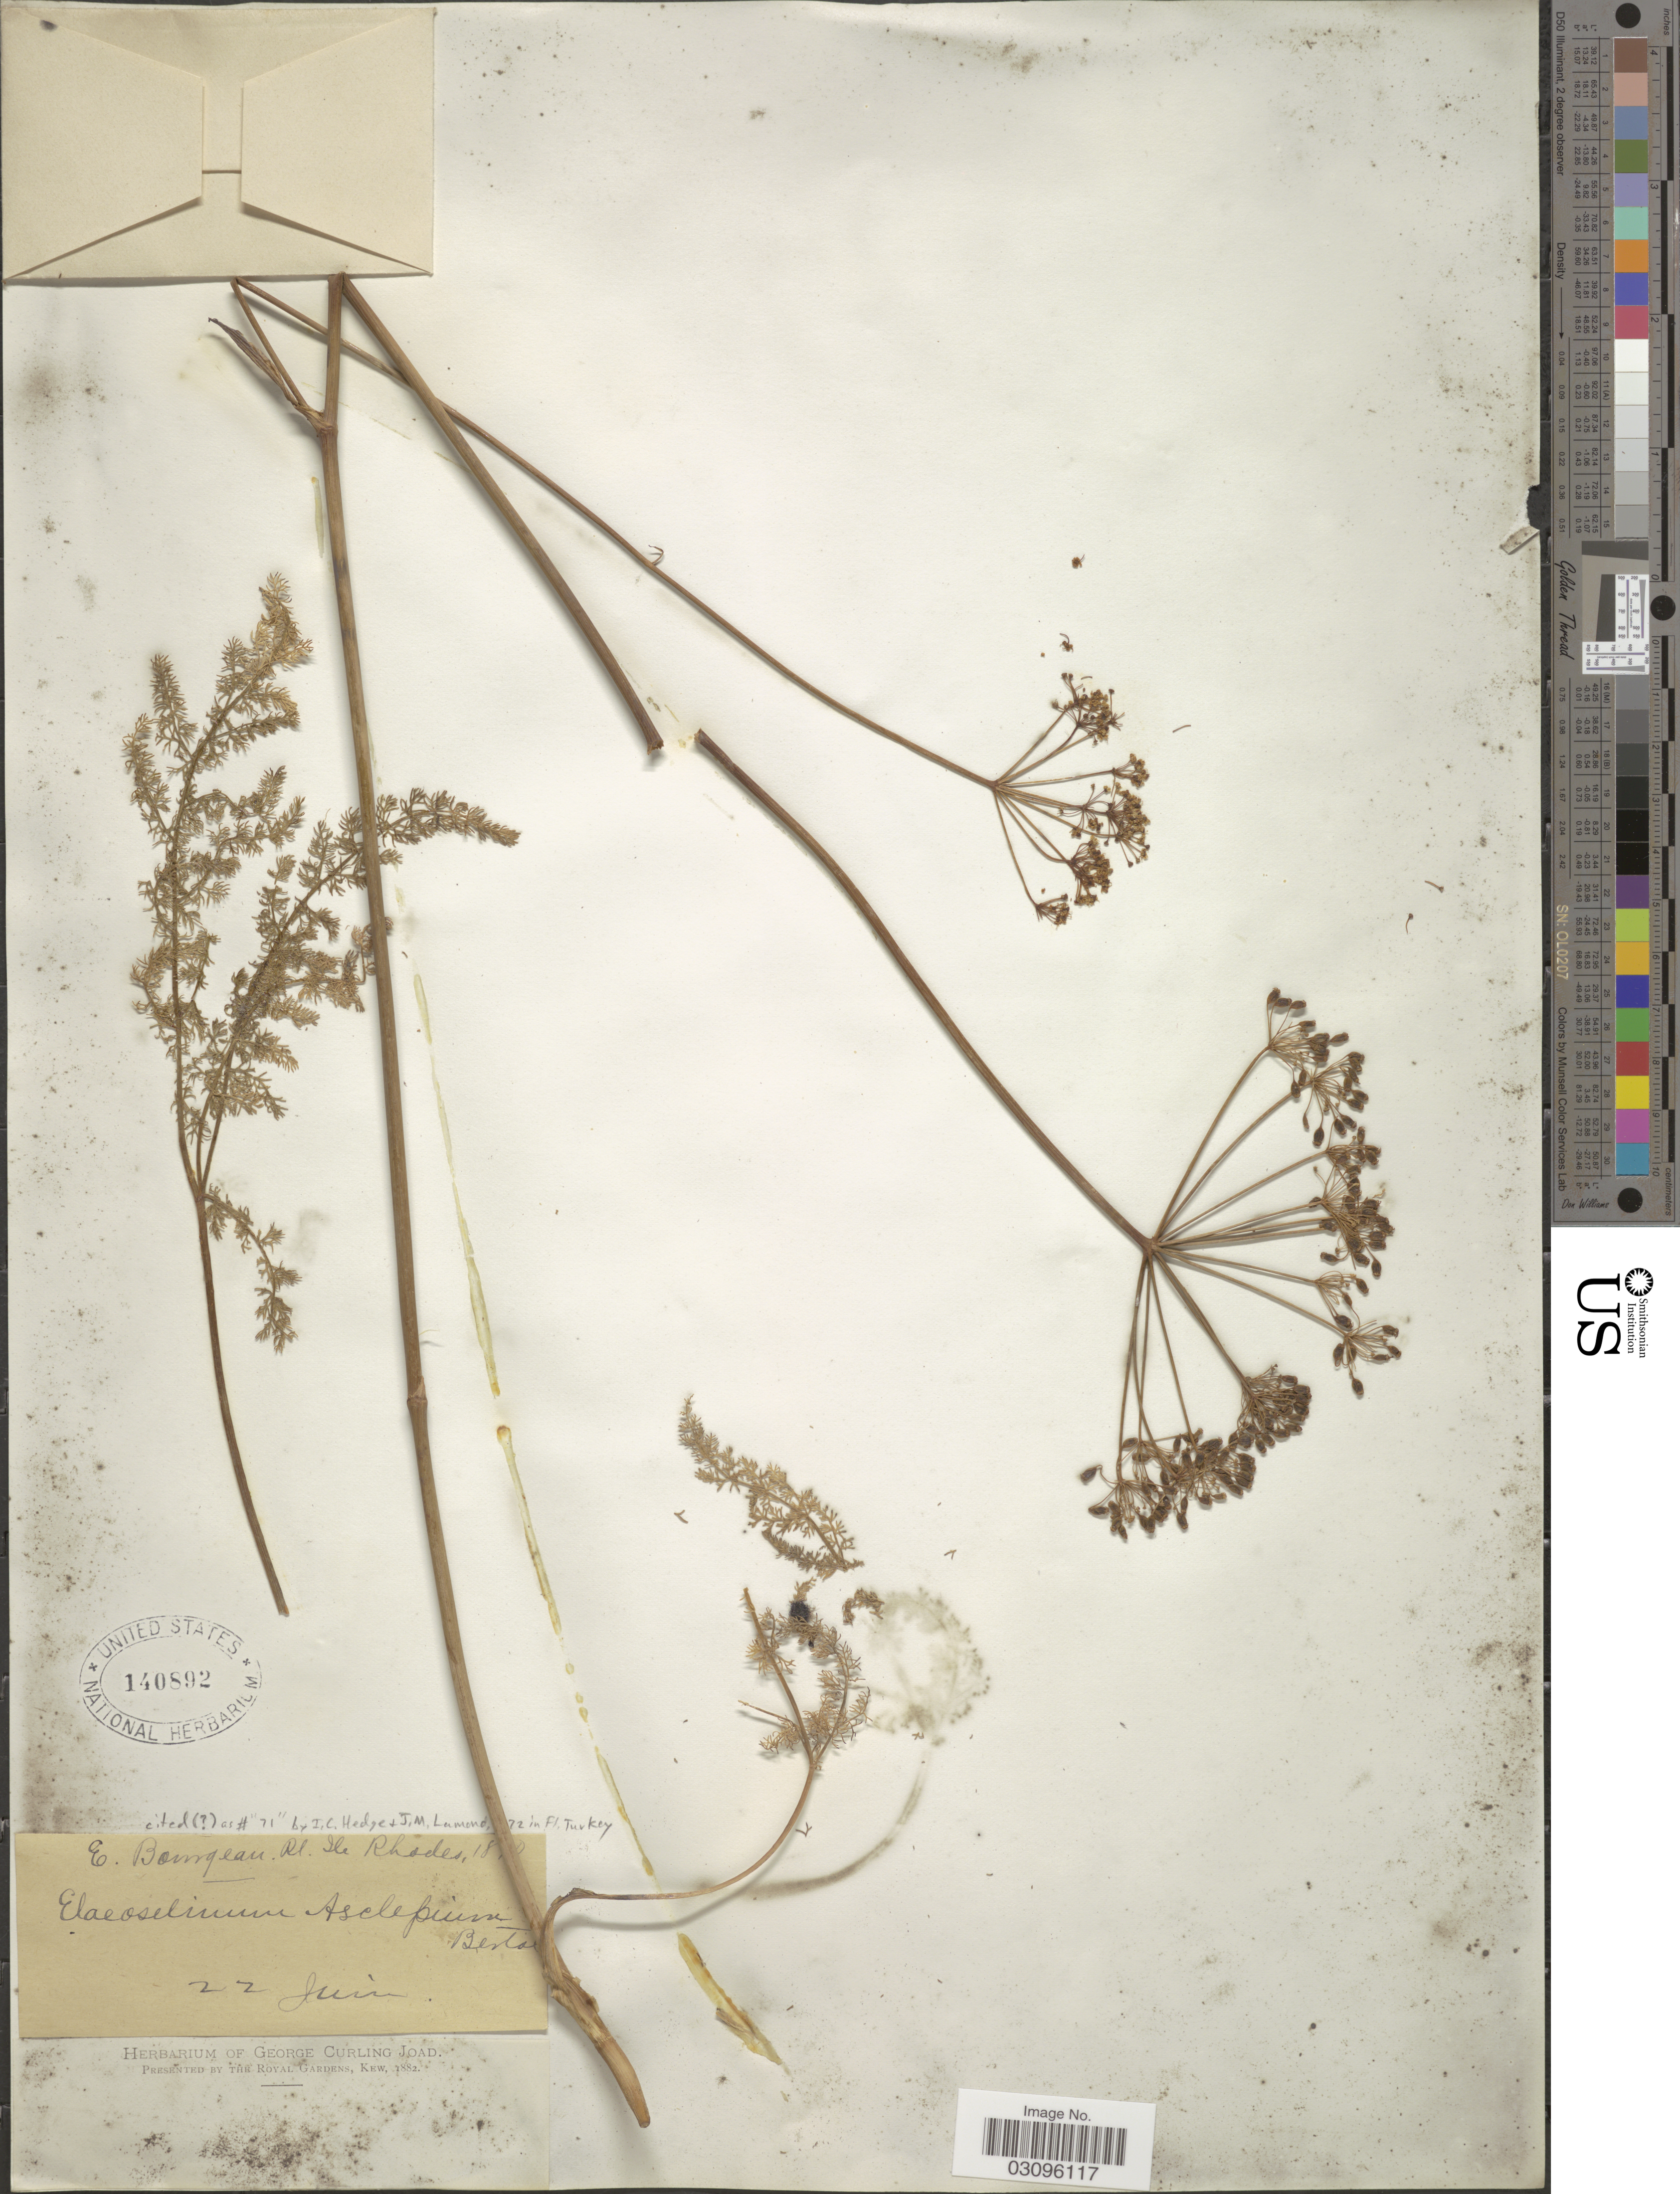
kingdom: Plantae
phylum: Tracheophyta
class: Magnoliopsida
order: Apiales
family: Apiaceae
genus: Elaeoselinum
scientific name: Elaeoselinum asclepium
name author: (L.) Bertol.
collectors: E. Bourgeau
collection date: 1870-06-22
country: Greece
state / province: South Aegean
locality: Ile Rhodes.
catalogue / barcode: US 140892